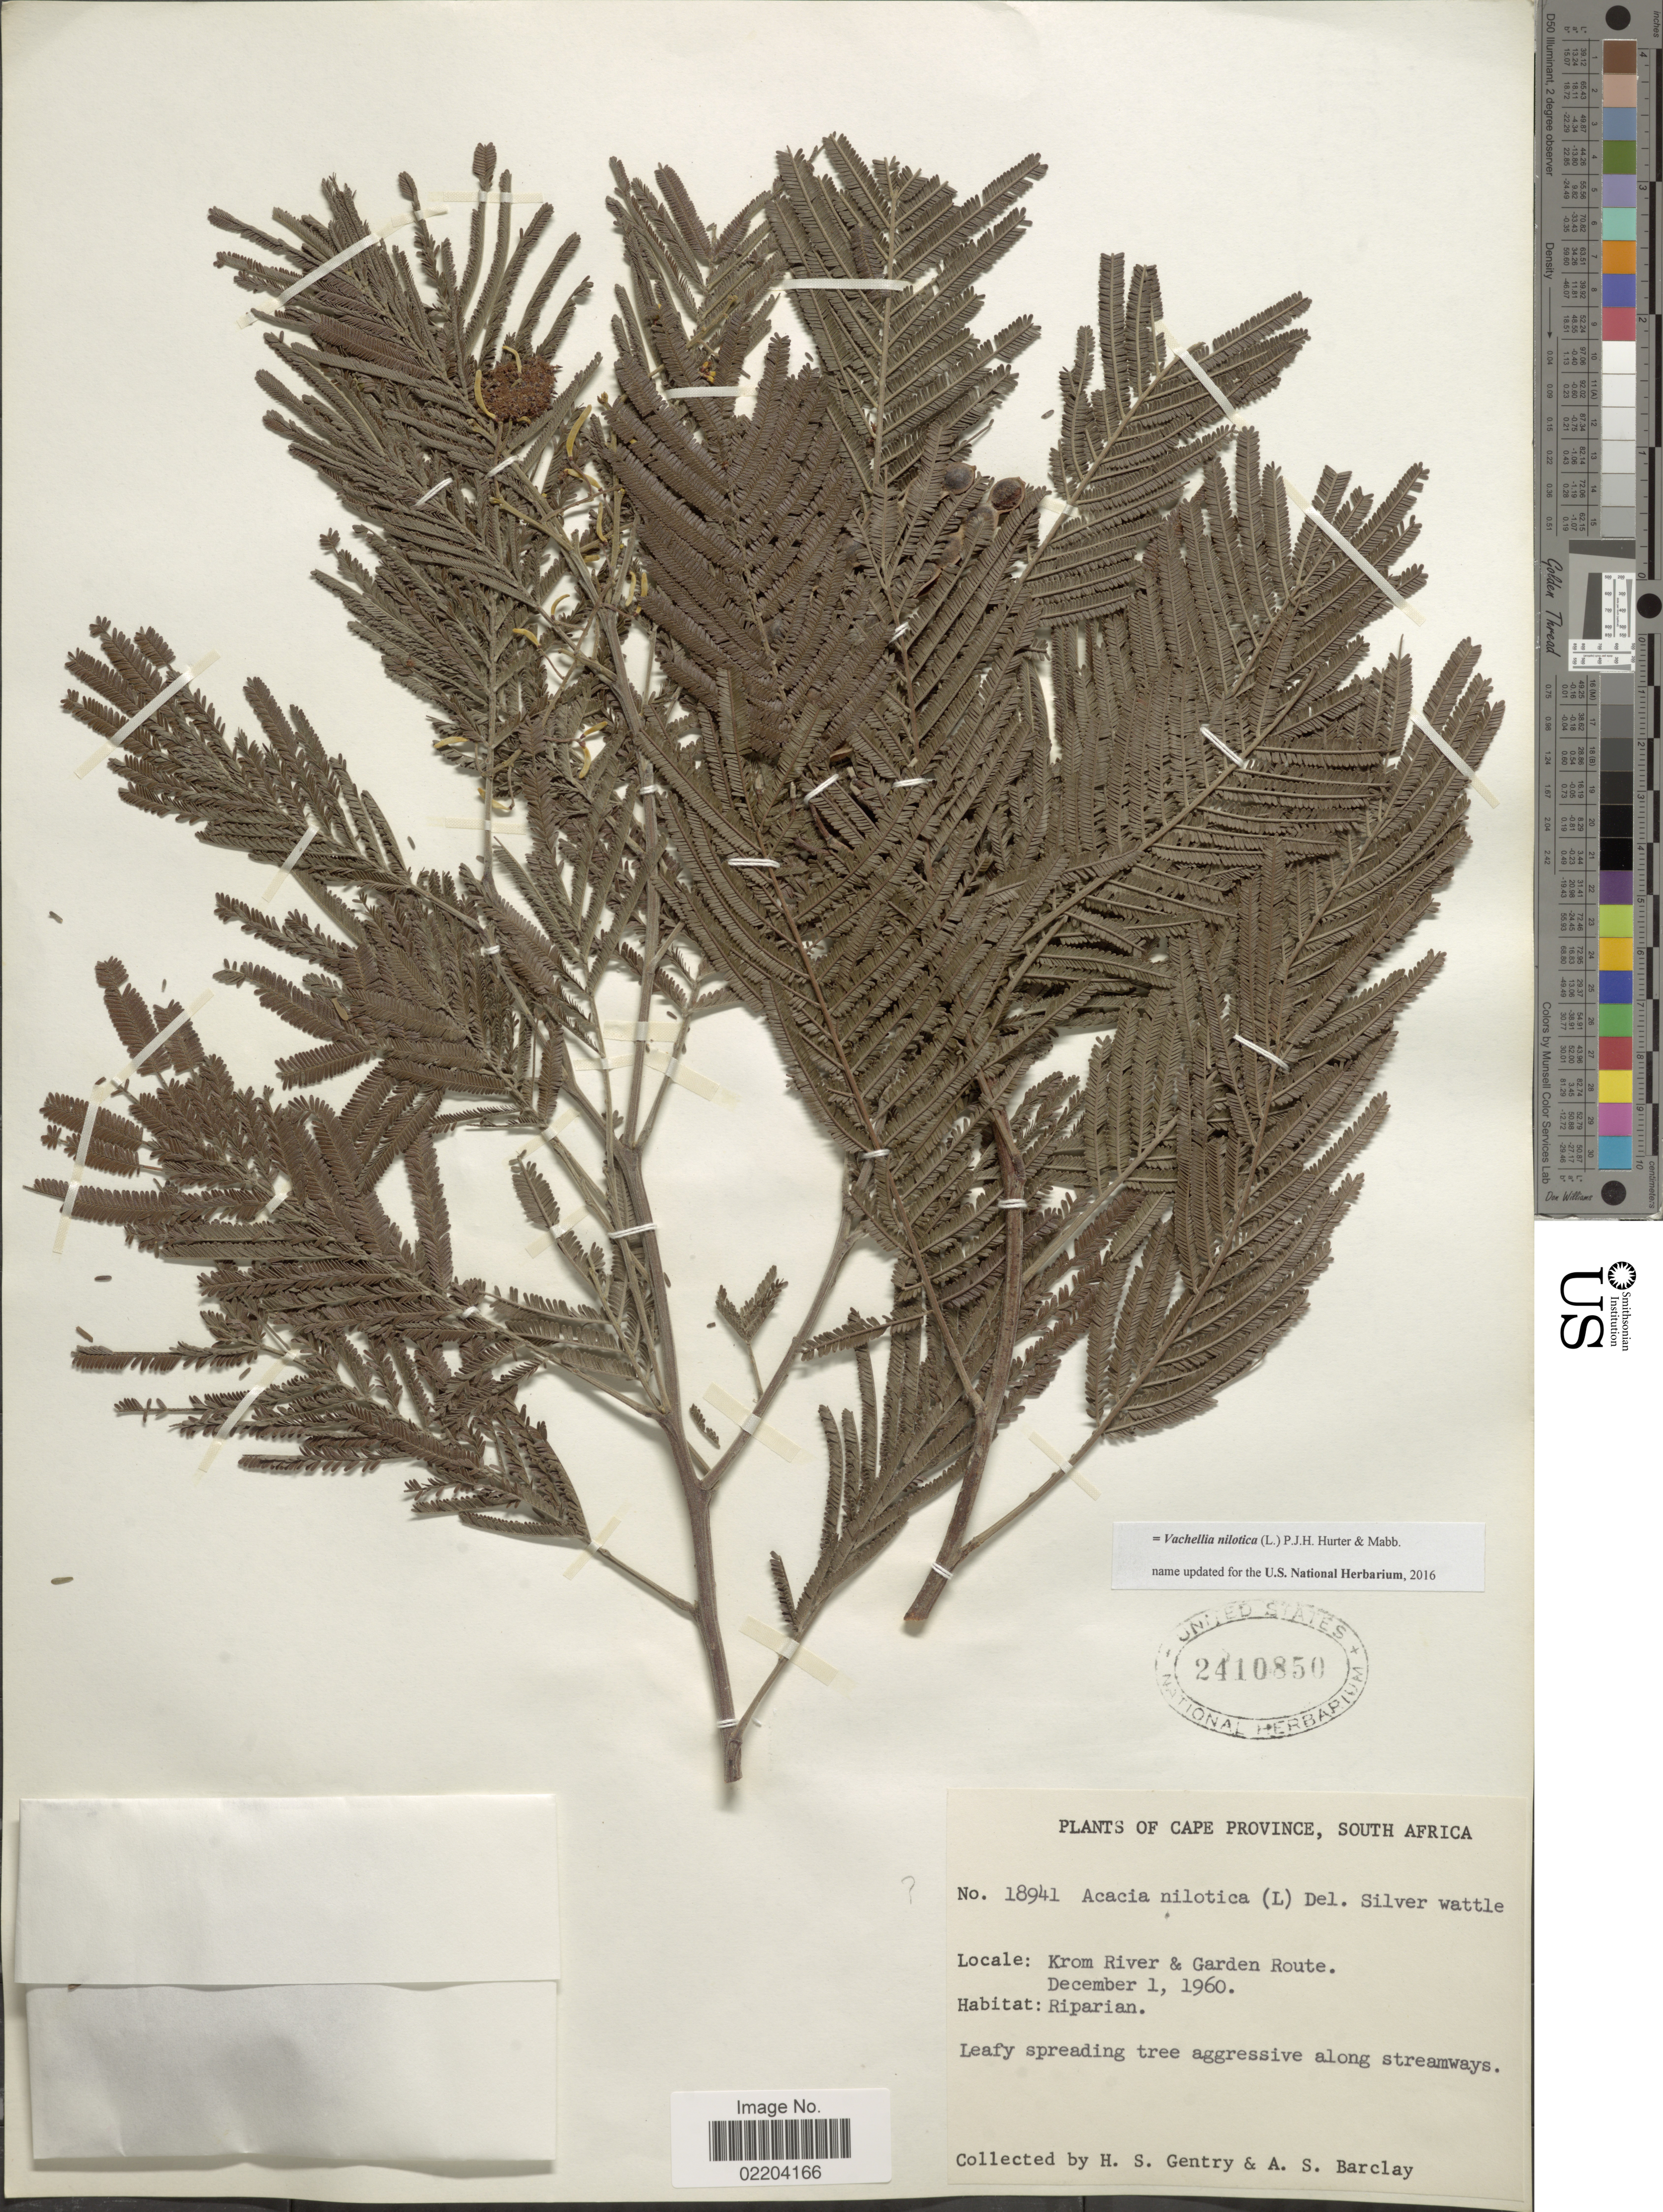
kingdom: Plantae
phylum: Tracheophyta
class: Magnoliopsida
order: Fabales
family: Fabaceae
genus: Vachellia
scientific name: Vachellia nilotica subsp. nilotica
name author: (L.) P.J.H. Hurter & Mabb.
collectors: H. S. Gentry & A. S. Barclay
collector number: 18941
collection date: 1960-12-01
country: South Africa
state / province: Eastern Cape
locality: Cape Province, South Africa. Krom River & Garden Route. Riparian.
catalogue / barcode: US 2410850